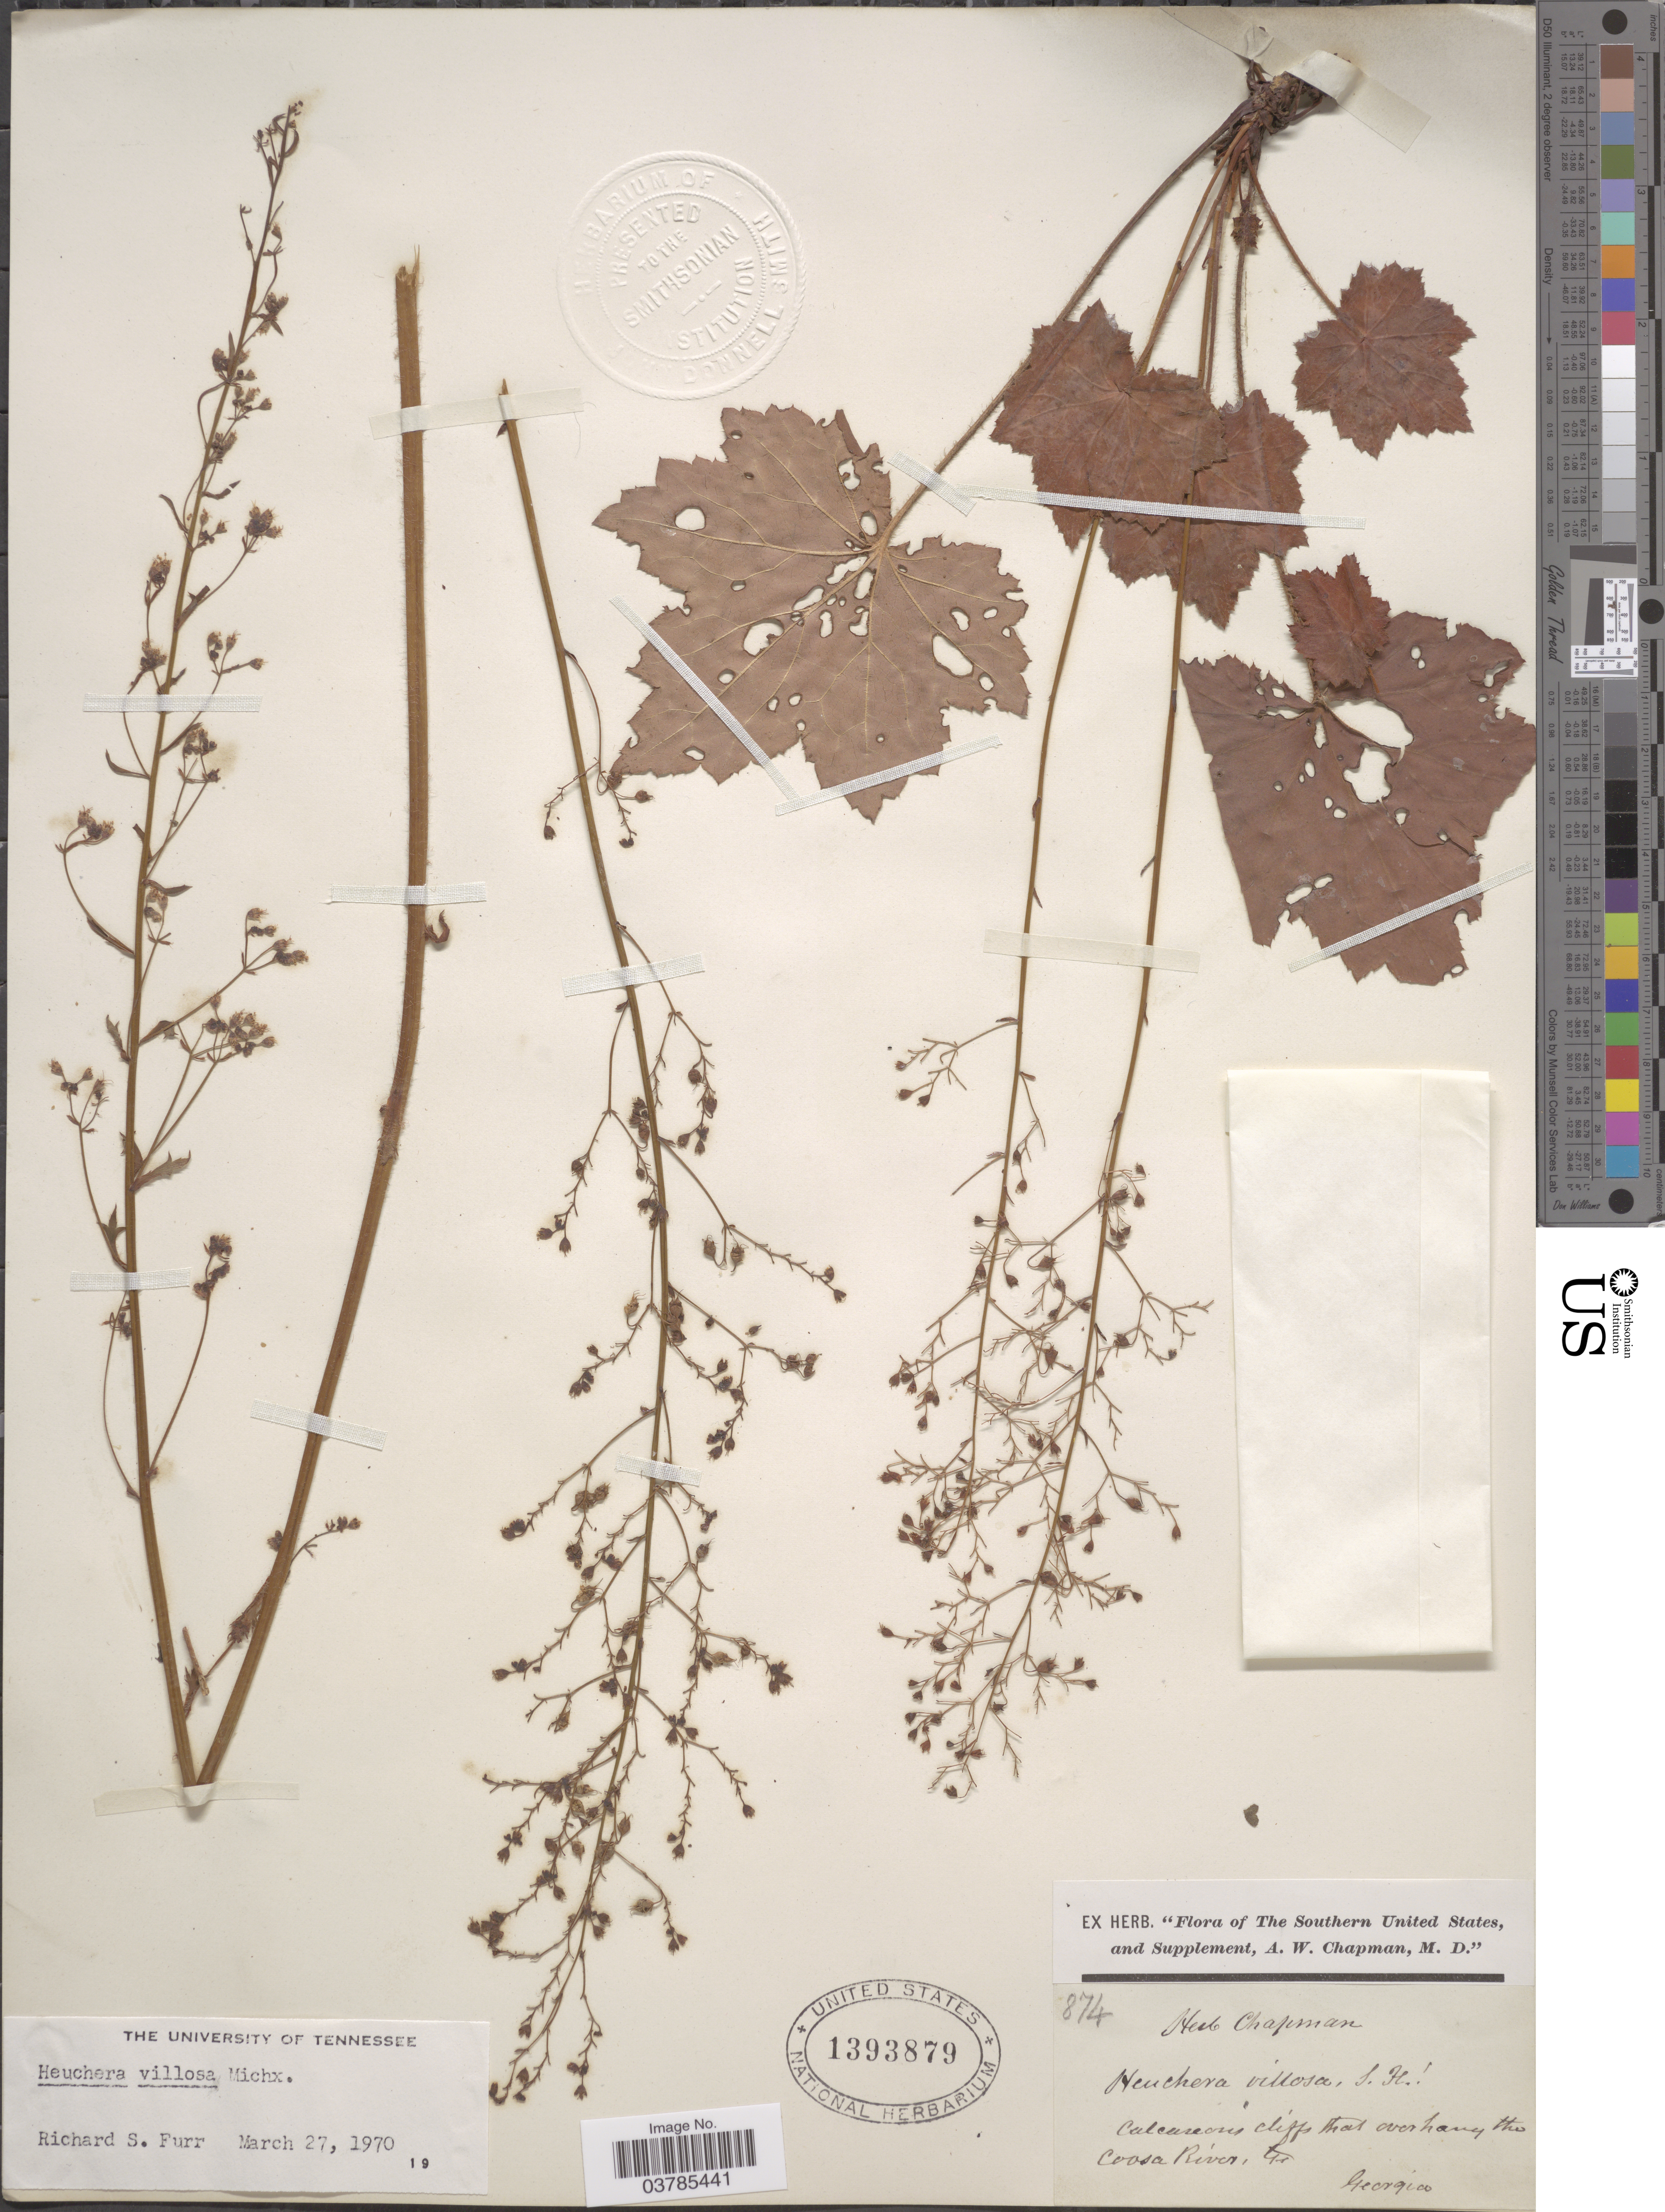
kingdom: Plantae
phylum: Tracheophyta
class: Magnoliopsida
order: Saxifragales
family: Saxifragaceae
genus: Heuchera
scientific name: Heuchera villosa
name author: Michx.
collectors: ex herb. A.W. Chapman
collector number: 874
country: United States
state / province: Georgia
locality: The Southern United States. Calcareous cliffs that overhang the Coosa River.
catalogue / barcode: US 1393879